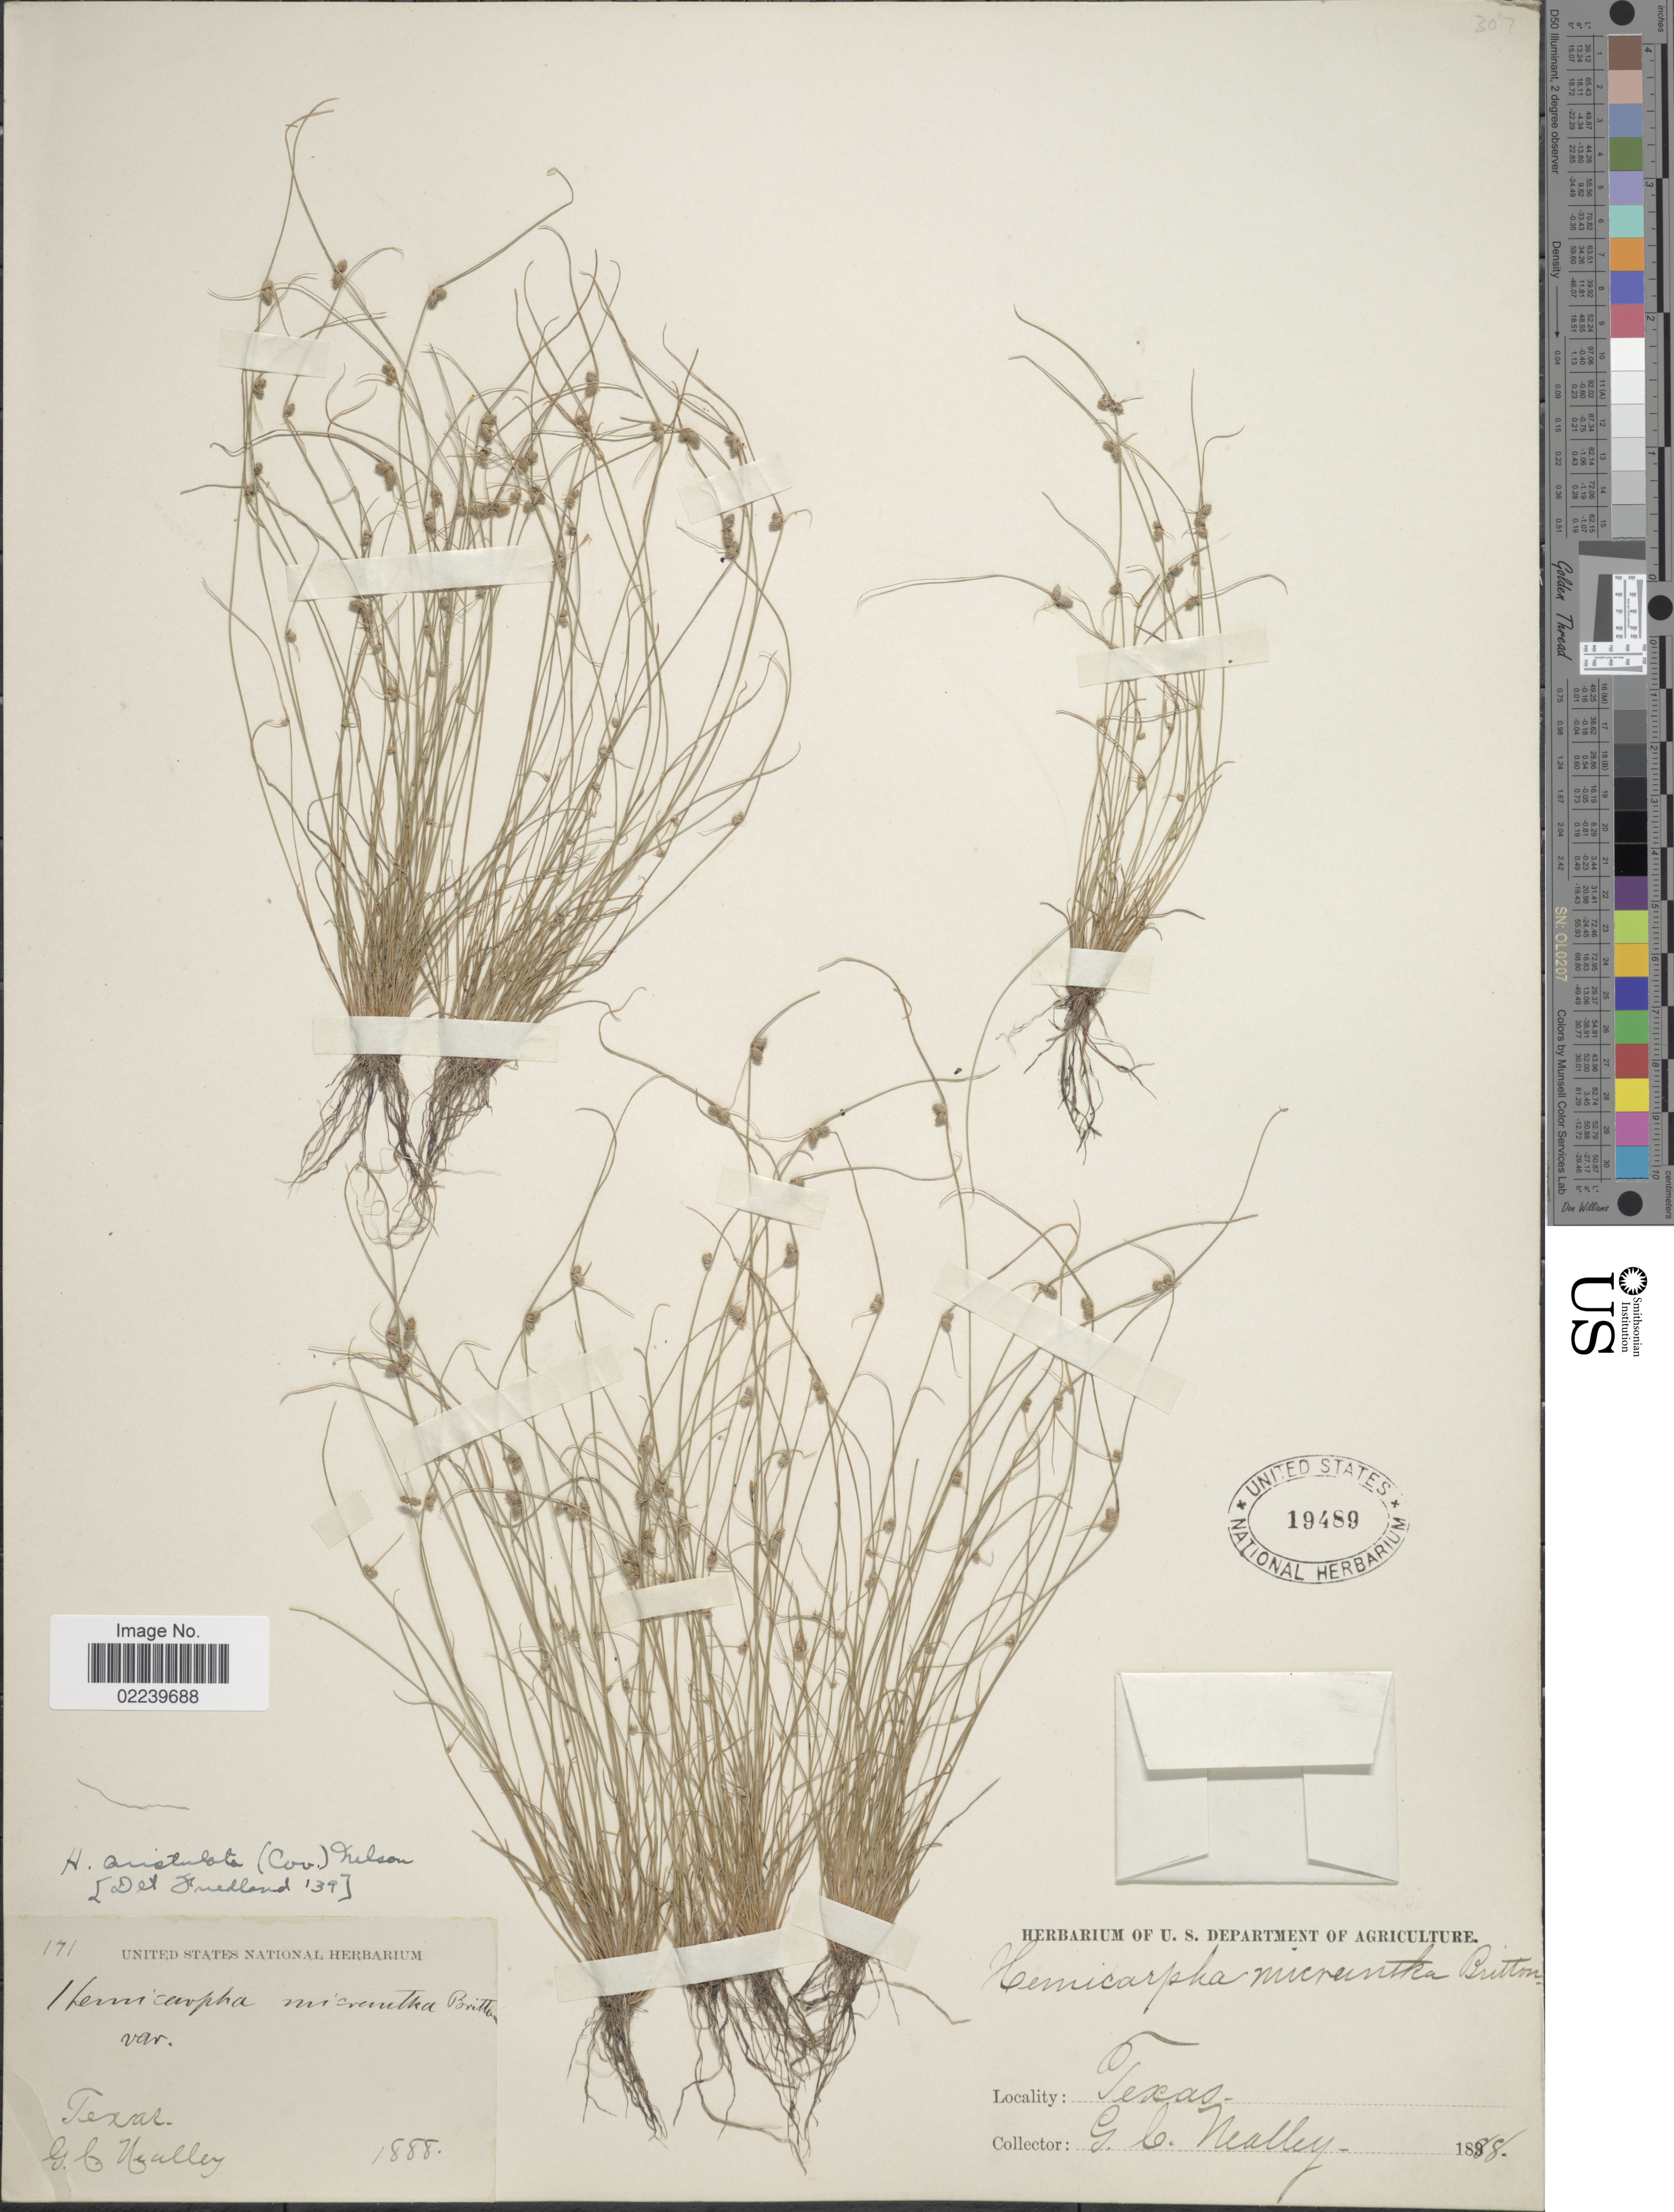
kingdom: Plantae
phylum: Tracheophyta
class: Liliopsida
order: Poales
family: Cyperaceae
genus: Cyperus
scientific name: Cyperus aristulatus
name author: (Coville) Bauters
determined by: Strong, M. T., (US), Smithsonian Institution - National Museum of Natural History (UNITED STATES)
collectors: G. Neally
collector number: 171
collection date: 1888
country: United States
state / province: Texas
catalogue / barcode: US 19489